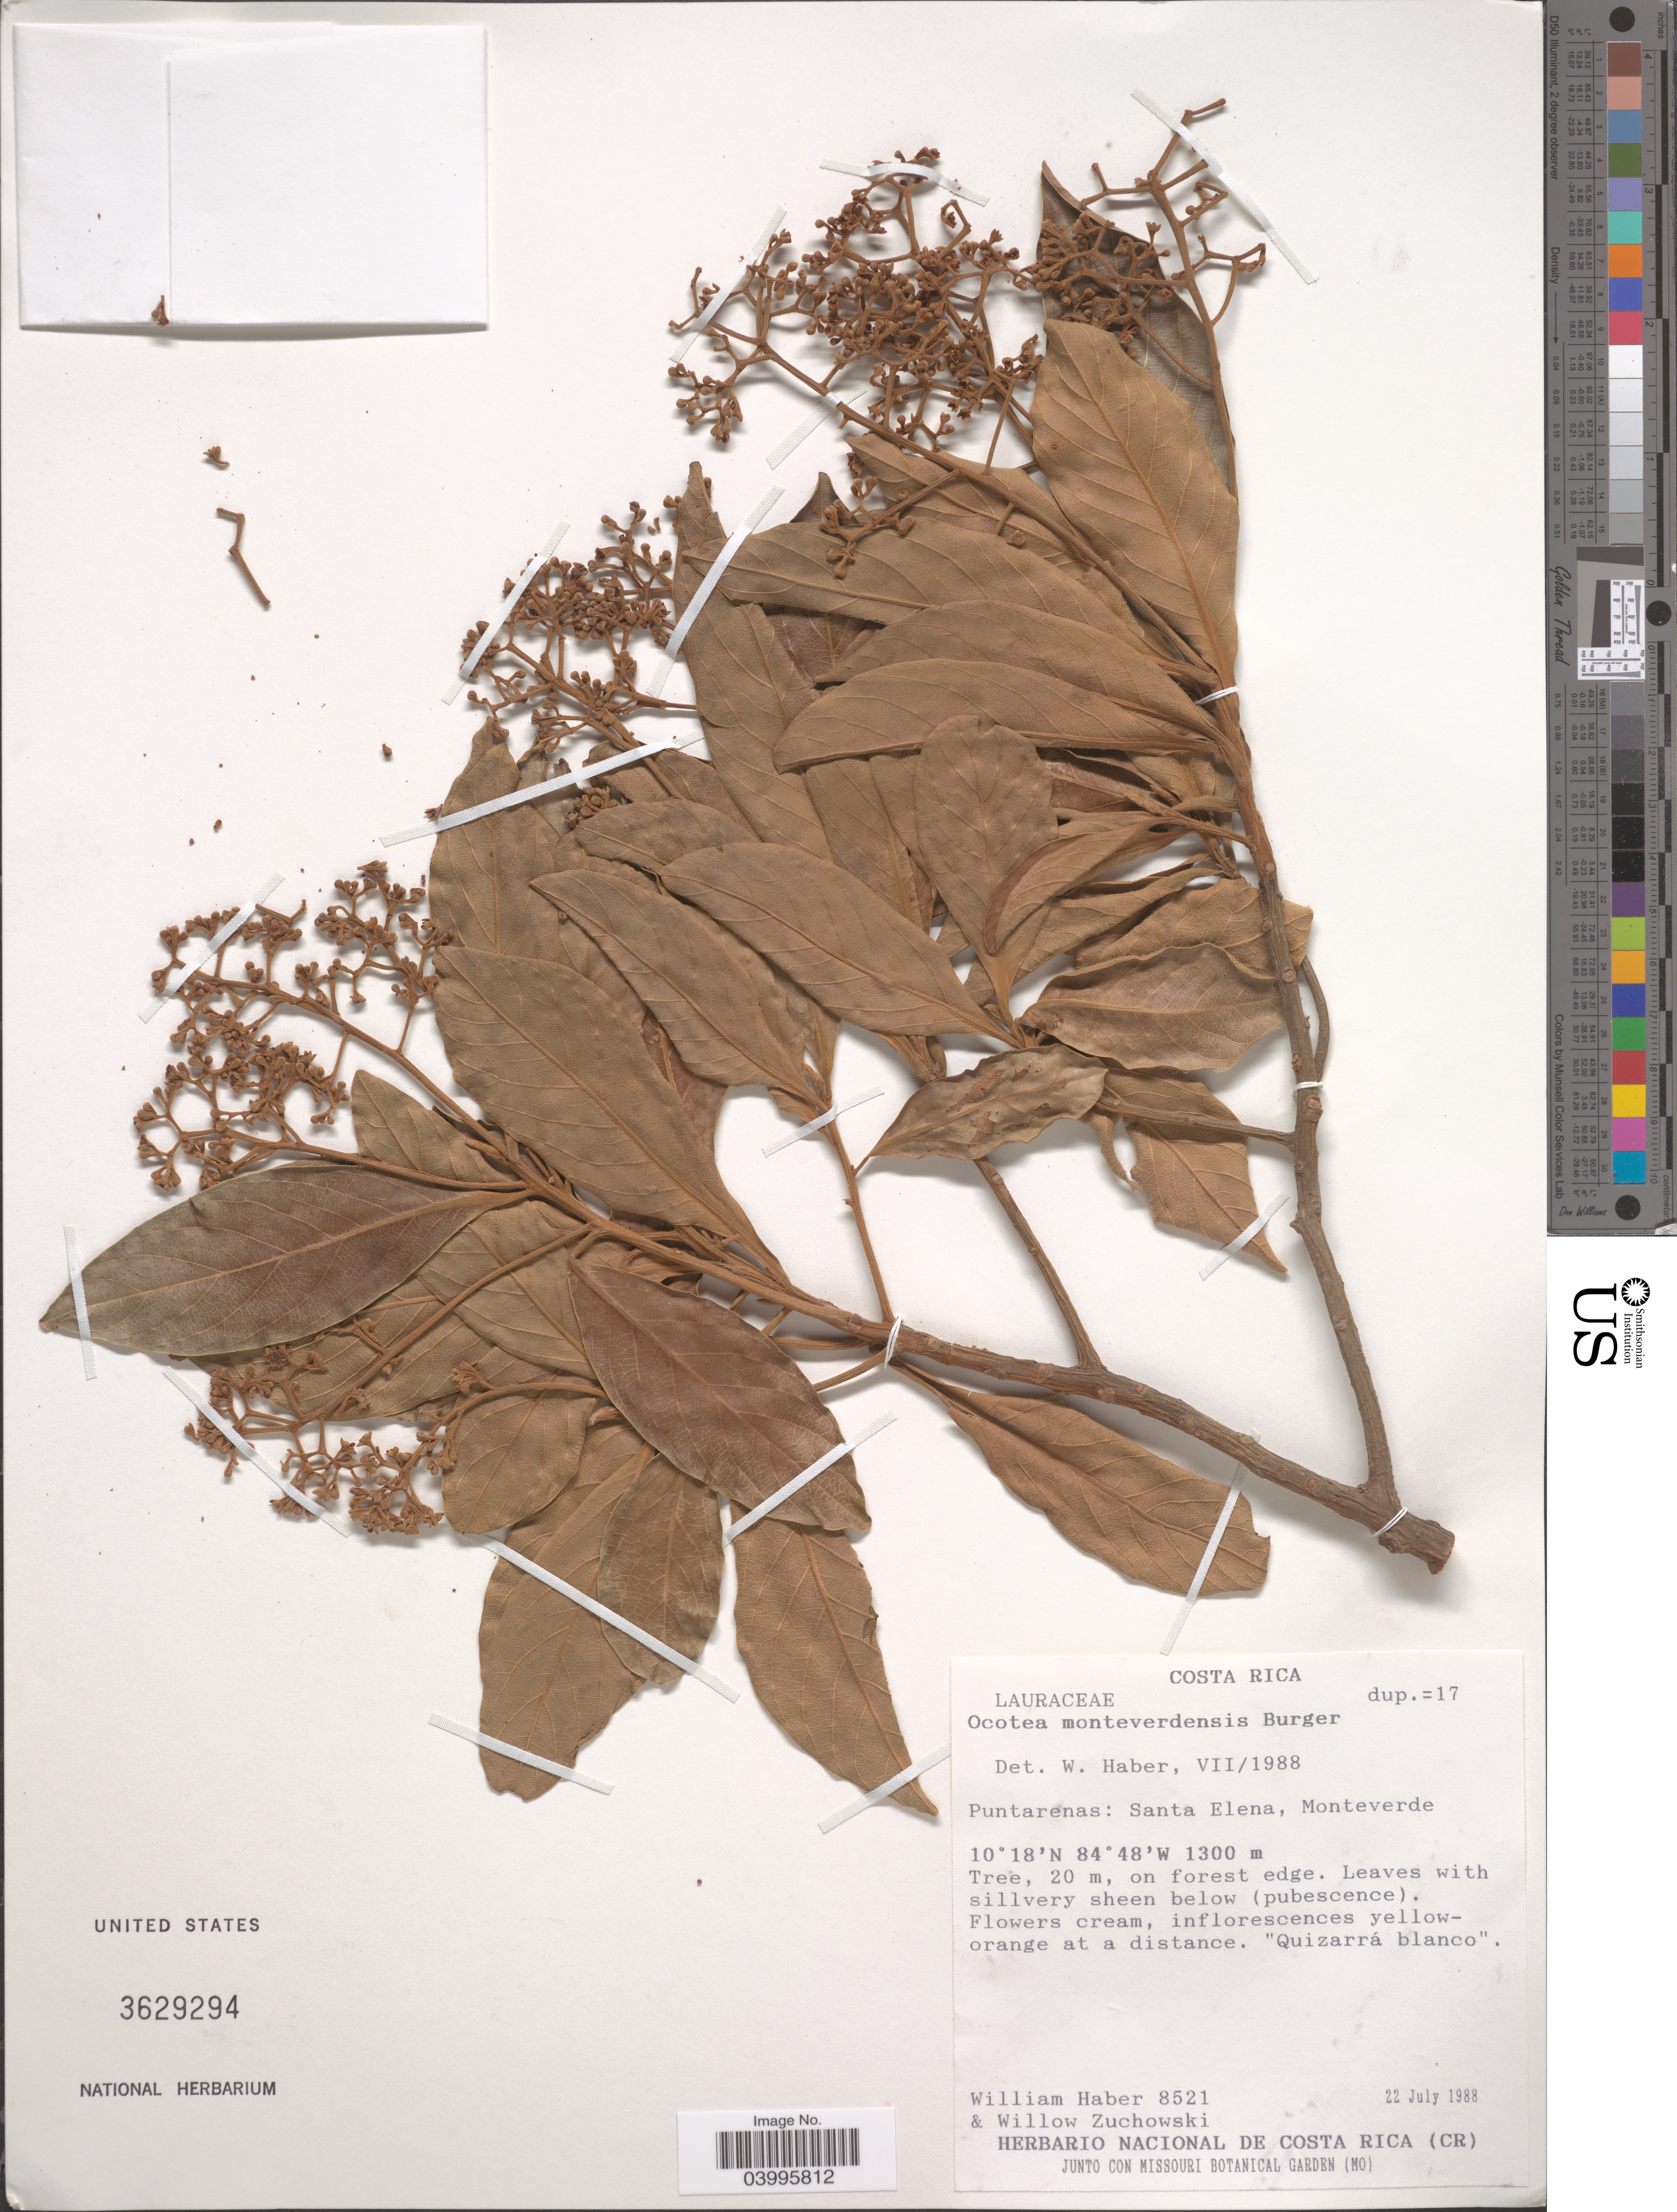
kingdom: Plantae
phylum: Tracheophyta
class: Magnoliopsida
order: Laurales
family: Lauraceae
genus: Ocotea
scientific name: Ocotea monteverdensis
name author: W.C. Burger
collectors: W. Haber & W. Zuchowski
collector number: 8521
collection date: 1988-07-22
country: Costa Rica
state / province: Puntarenas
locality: Santa Elena, Monteverde.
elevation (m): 1300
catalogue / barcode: US 3629294